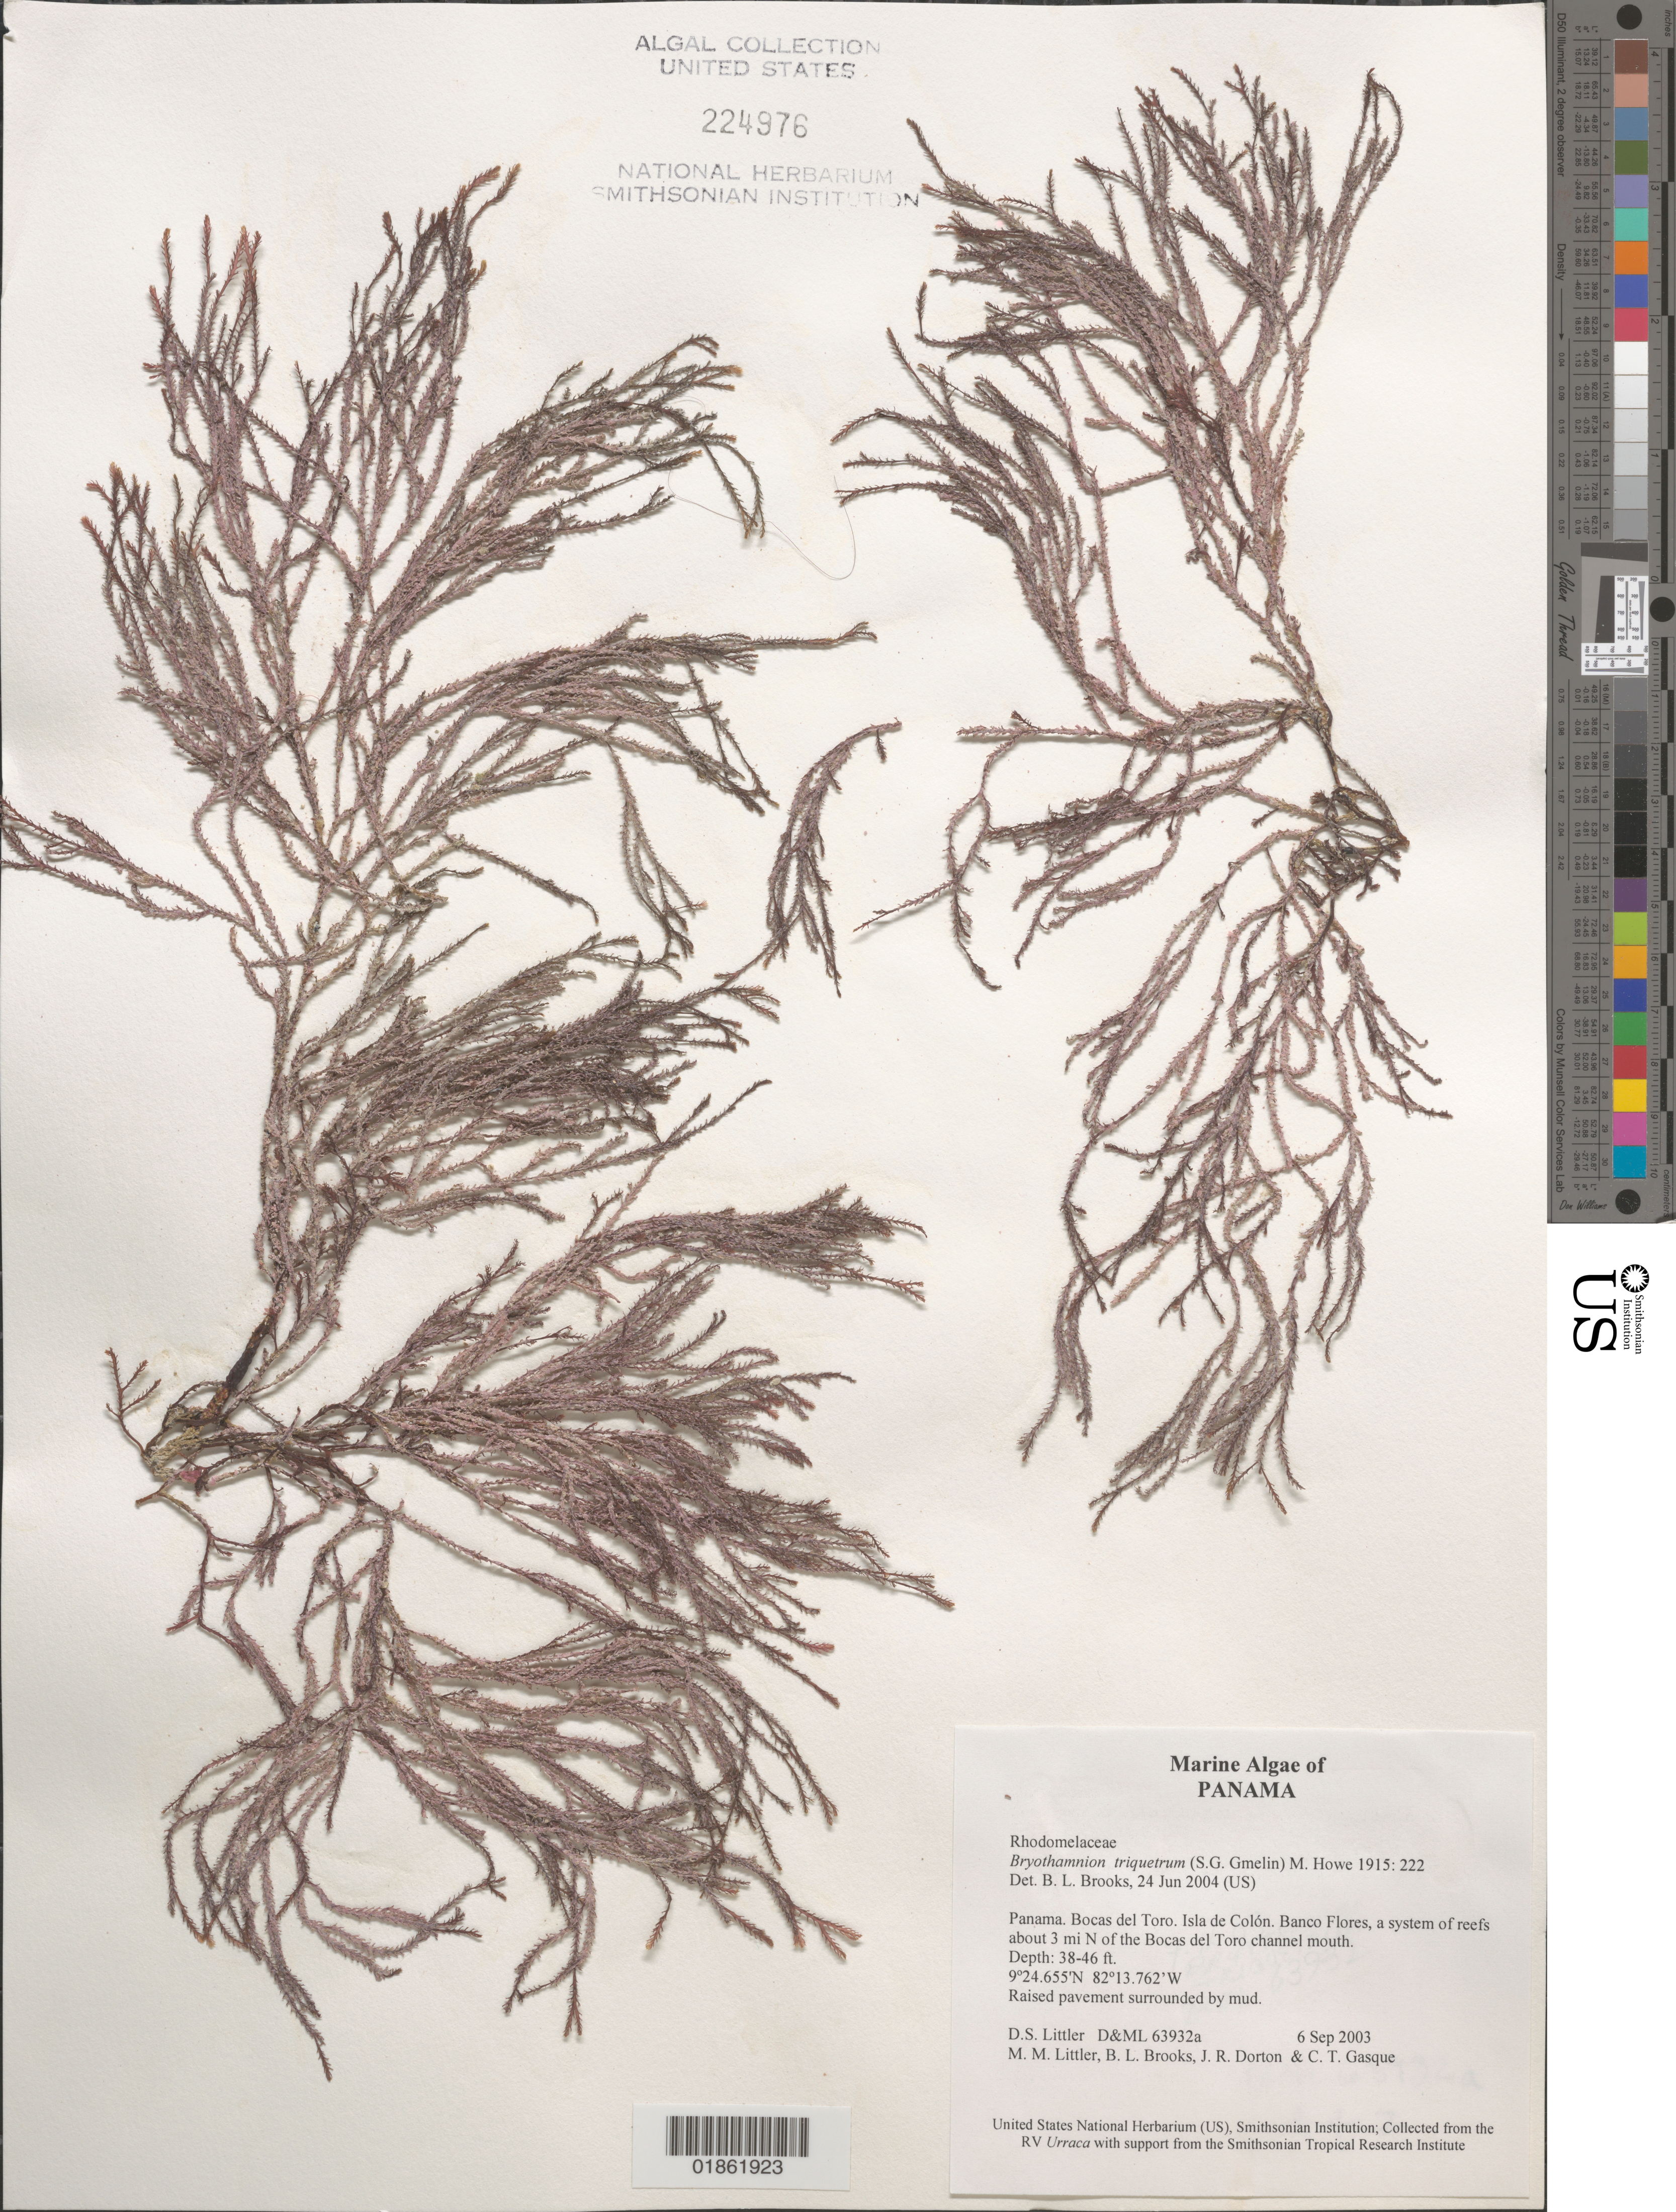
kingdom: Plantae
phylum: Rhodophyta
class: Florideophyceae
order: Ceramiales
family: Rhodomelaceae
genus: Alsidium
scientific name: Alsidium sp.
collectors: D. S. Littler, M. M. Littler, B. Brooks, J. Dorton & C. Gasque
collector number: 63932a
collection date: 2003-09-06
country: Panama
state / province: Bocas del Toro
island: de Colón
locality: Isla de Colon. Banco Flores, a system of reefs about 3 mi N of the Bocas del Toro channel mouth.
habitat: Raised pavement surrounded by mud.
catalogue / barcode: US 224976